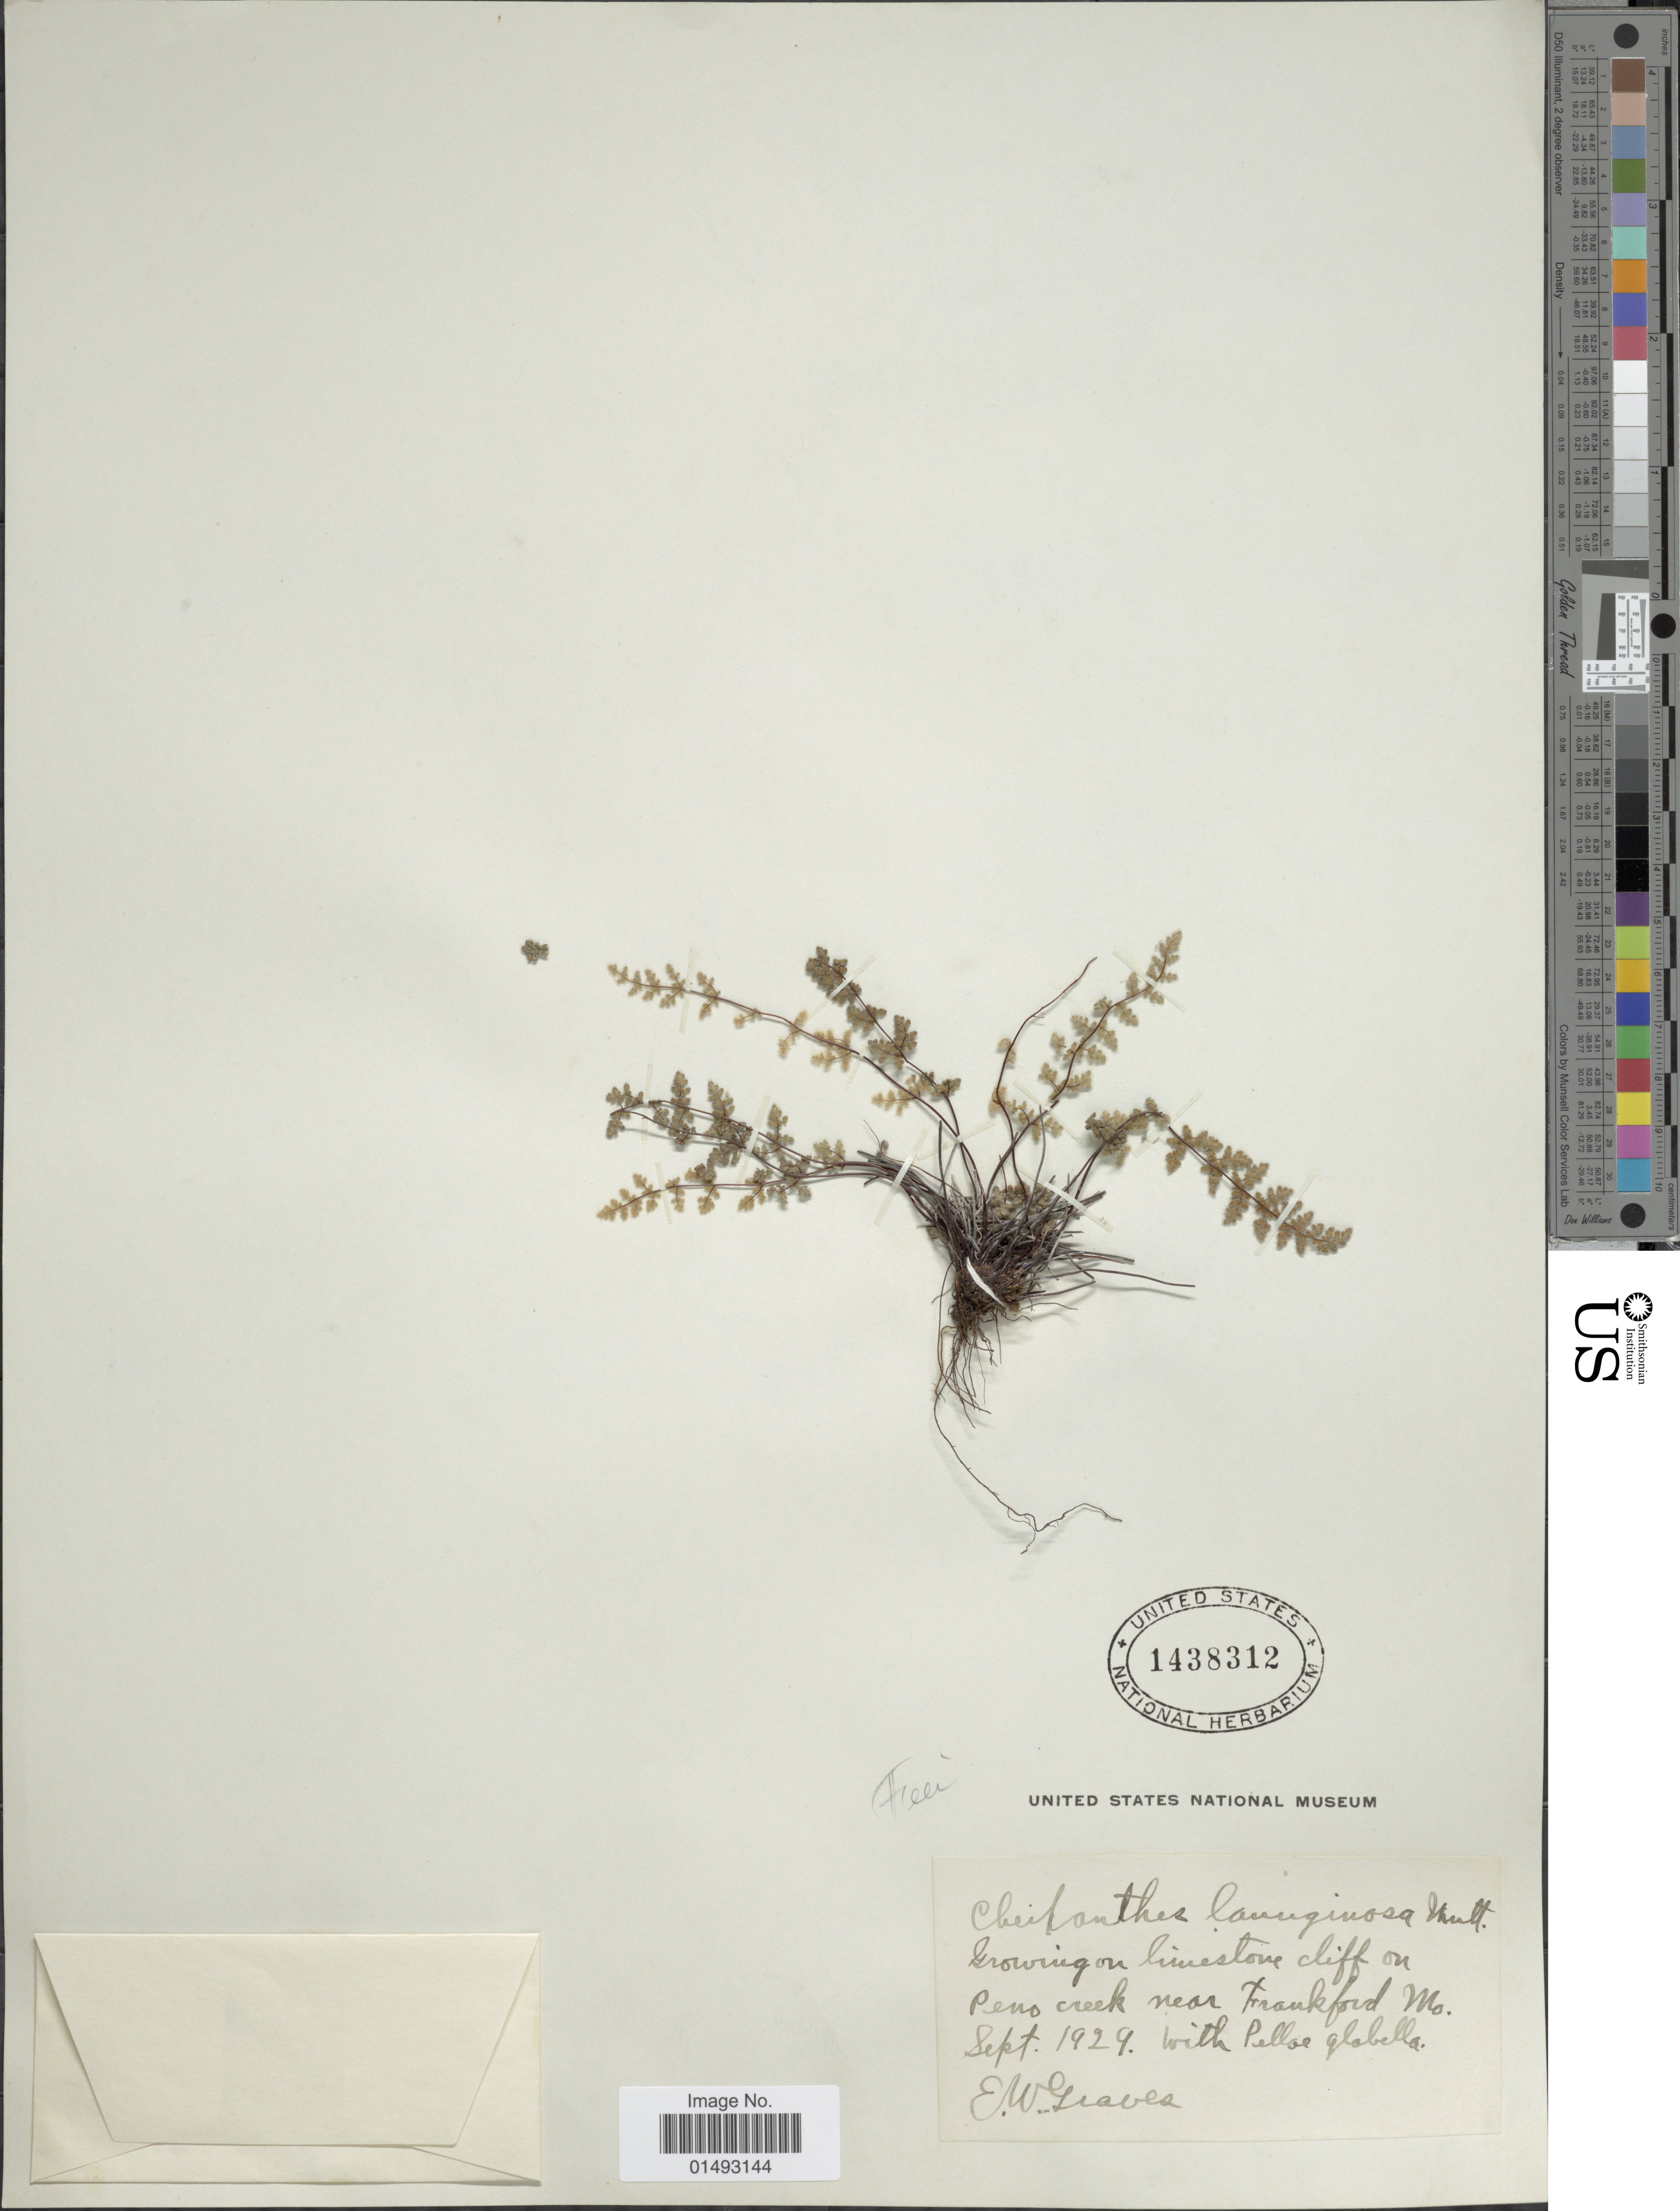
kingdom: Plantae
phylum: Tracheophyta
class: Polypodiopsida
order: Polypodiales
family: Pteridaceae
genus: Myriopteris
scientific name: Myriopteris gracilis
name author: Fée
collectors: E. Graves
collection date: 1929-09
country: United States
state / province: Missouri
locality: Growing on limestone cliff on Peno creek near Frankford Mo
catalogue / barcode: US 1438312